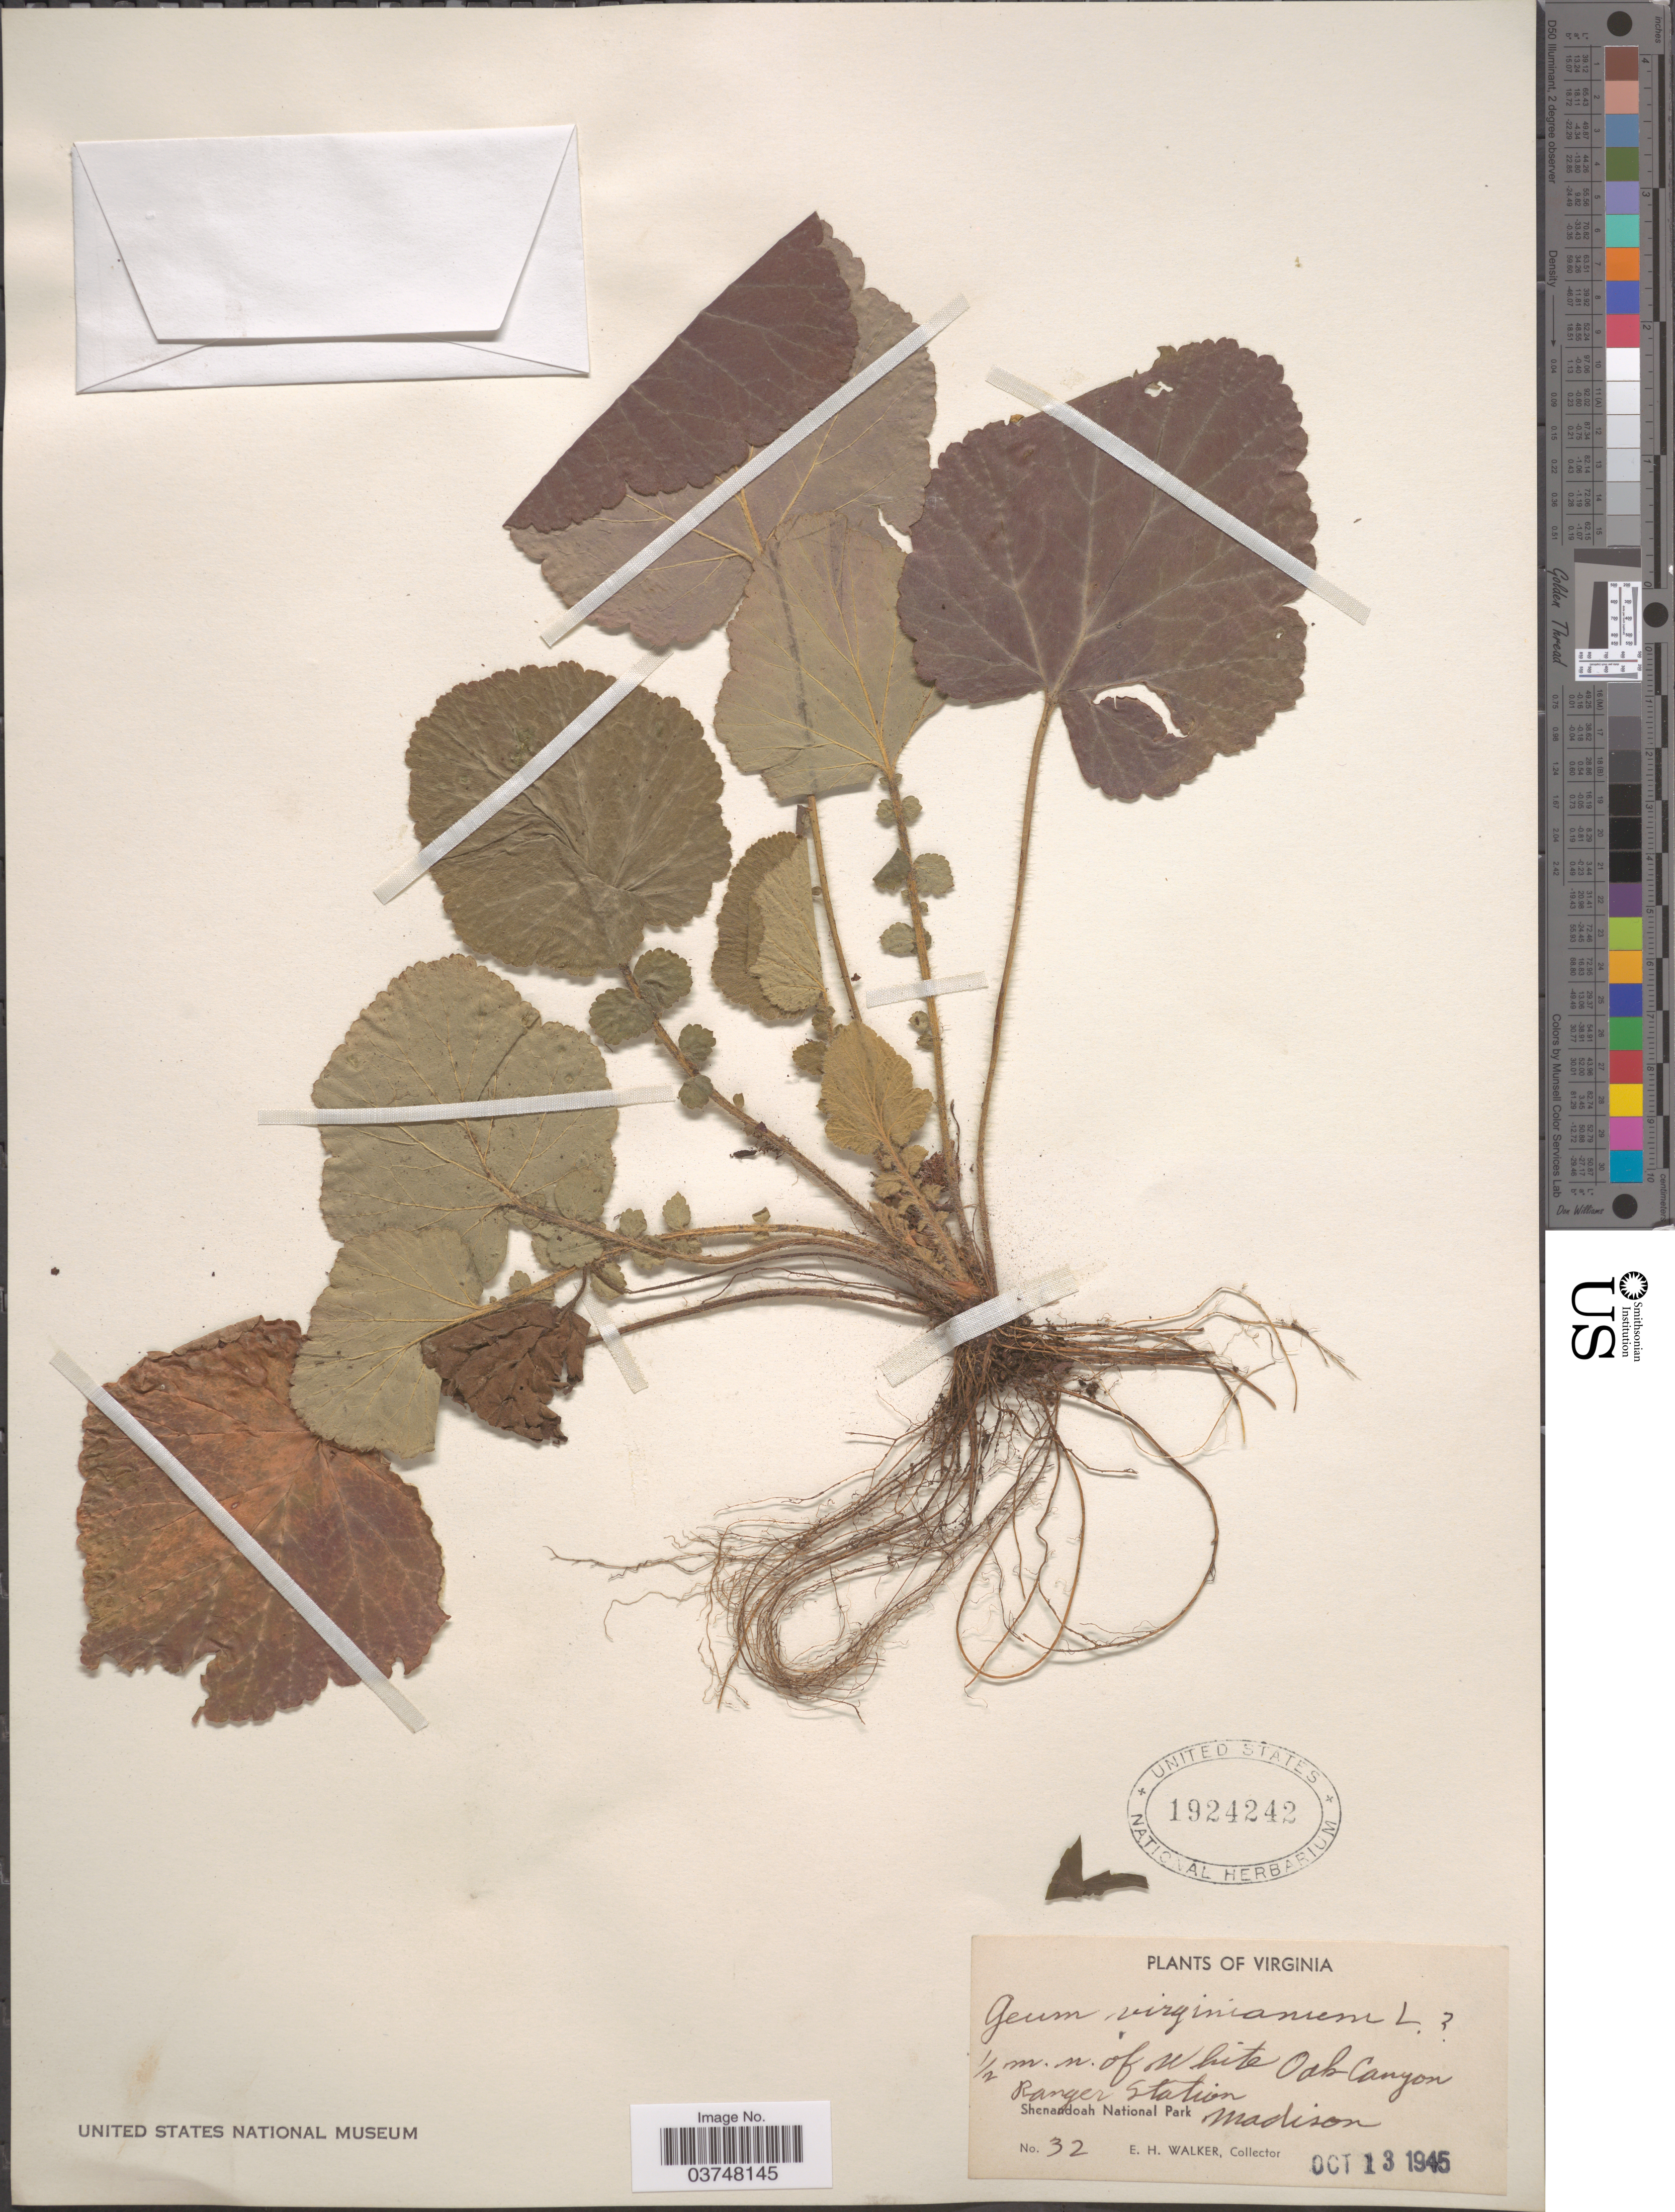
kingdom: Plantae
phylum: Tracheophyta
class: Magnoliopsida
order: Rosales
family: Rosaceae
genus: Geum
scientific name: Geum virginianum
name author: L.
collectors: E. H. Walker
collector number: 32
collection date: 1945-10-13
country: United States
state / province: Virginia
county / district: Madison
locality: ½ m. n. of White Oak Canyon Ranger Station. Shenandoah National Park. Madison.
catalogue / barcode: US 1924242